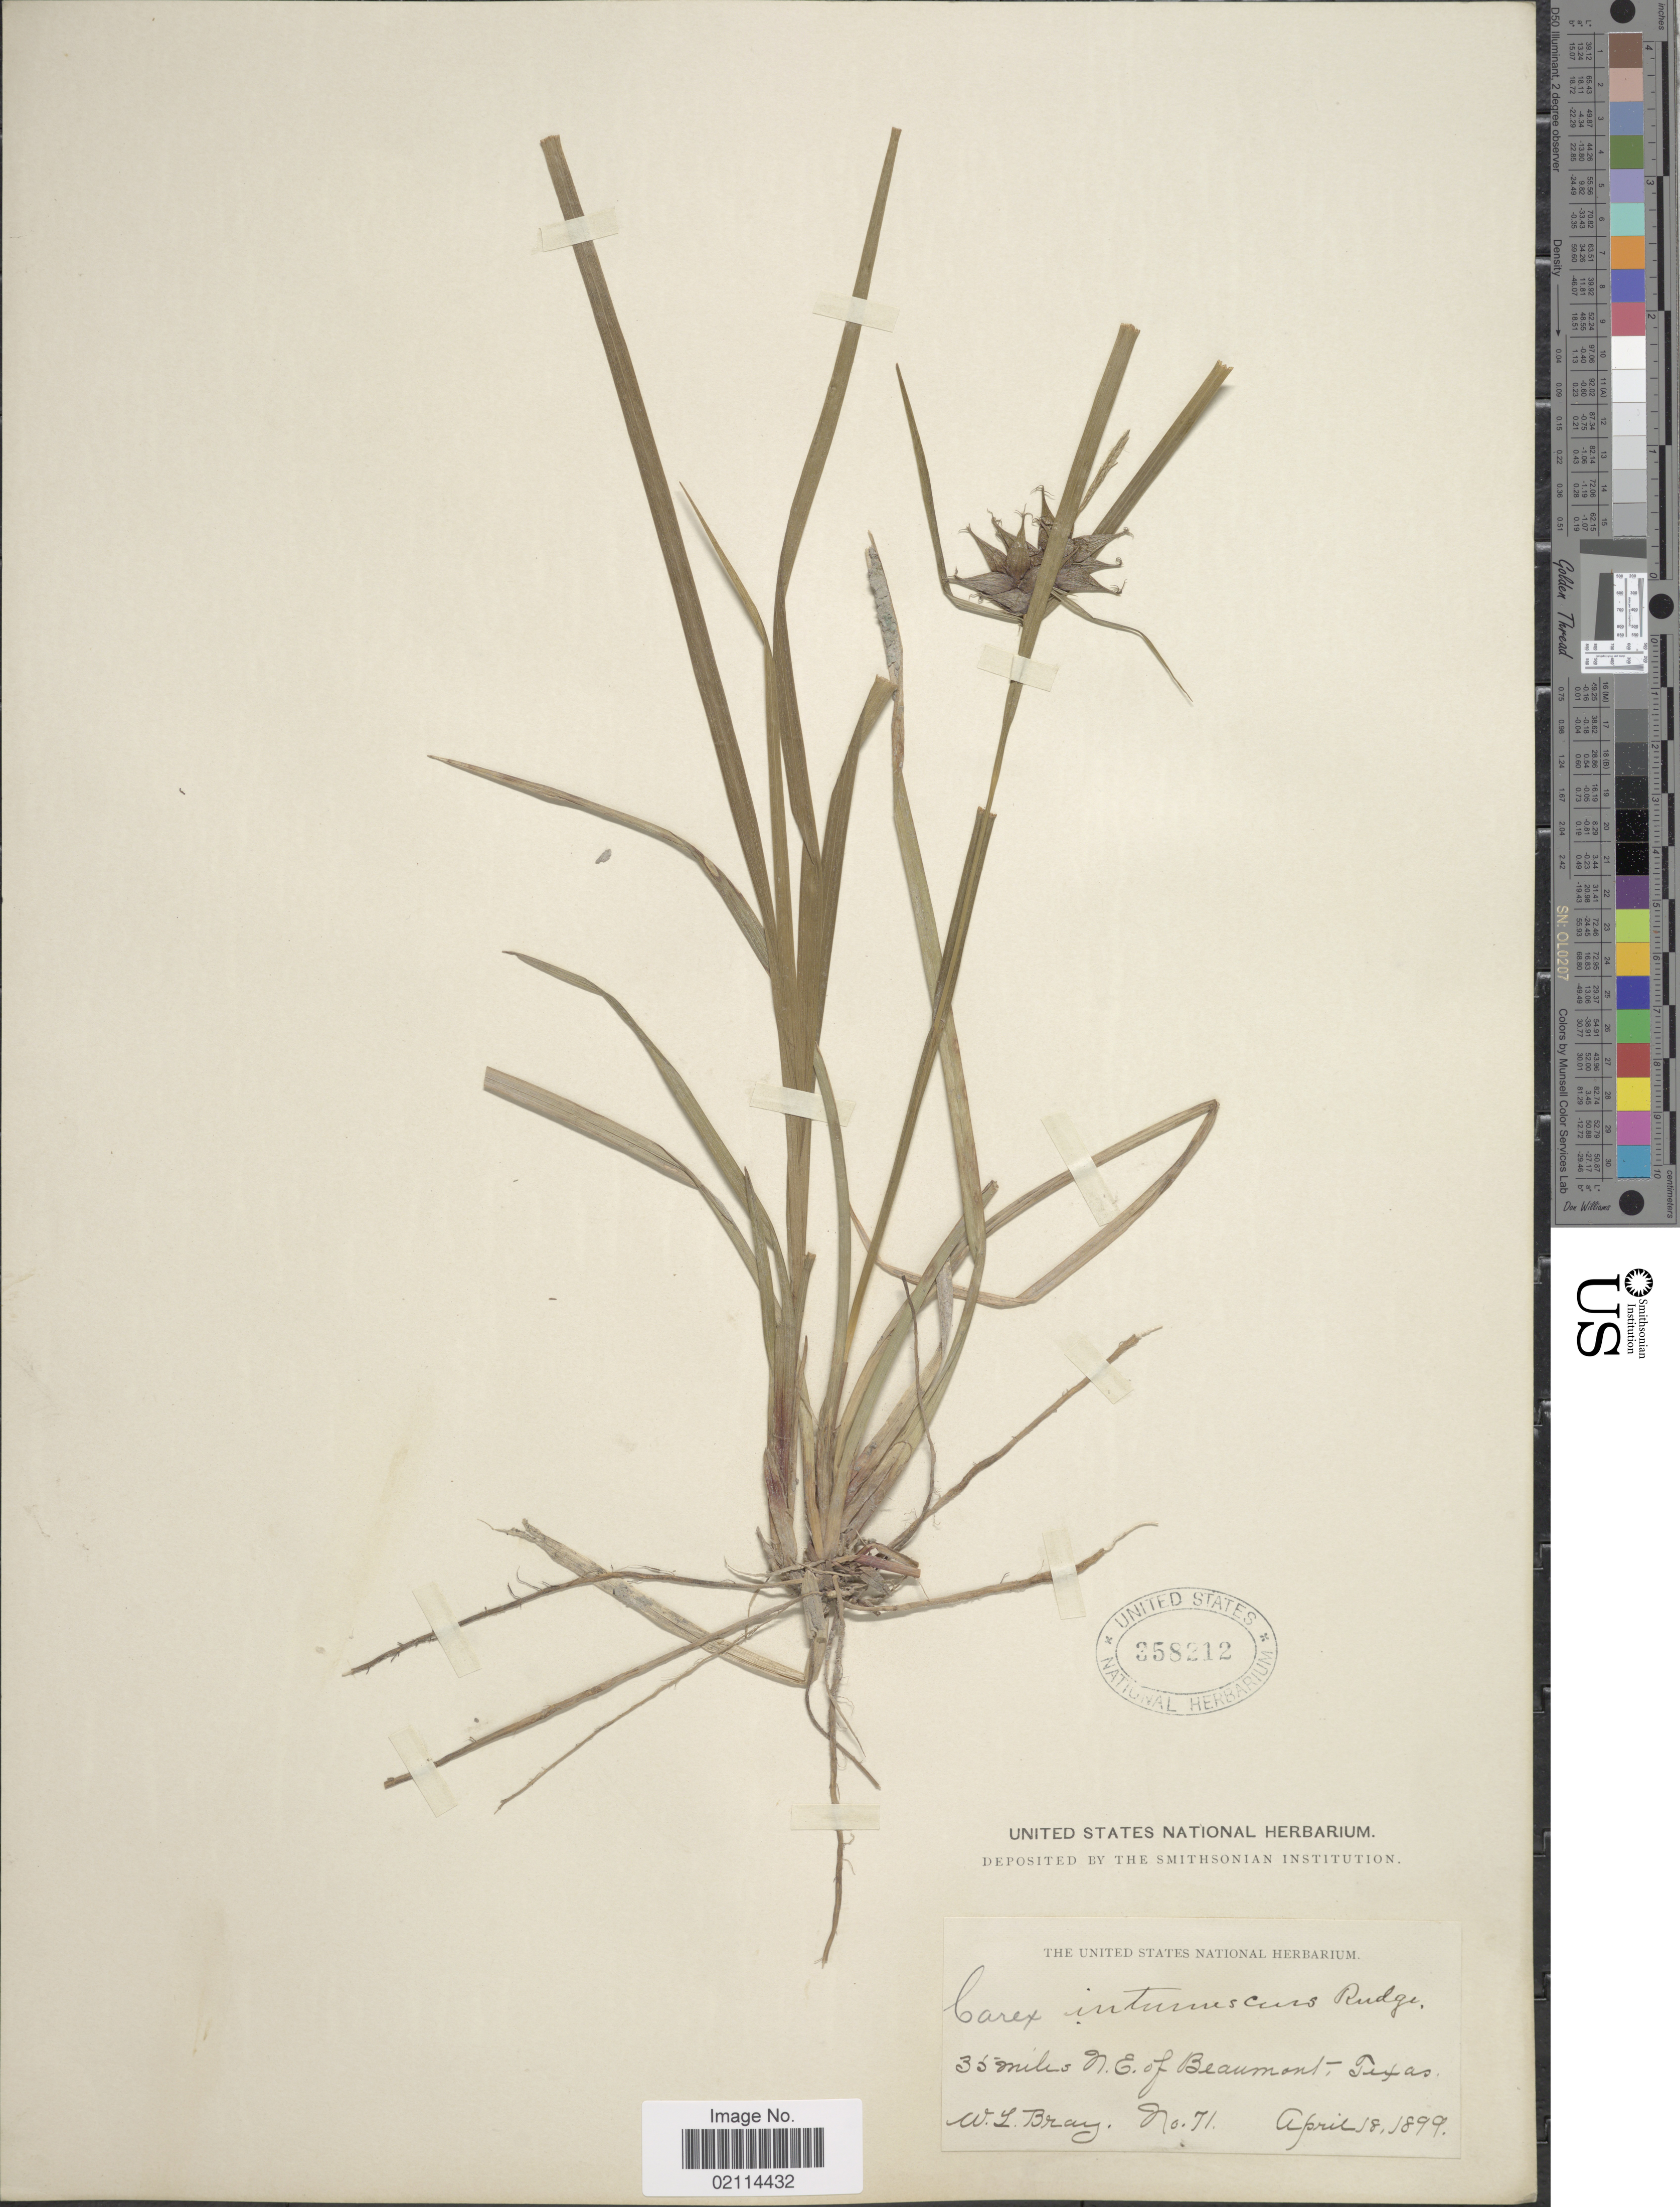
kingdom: Plantae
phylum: Tracheophyta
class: Liliopsida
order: Poales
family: Cyperaceae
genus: Carex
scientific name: Carex intumescens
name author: Rudge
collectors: W. L. Bray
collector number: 71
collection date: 1899-04-18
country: United States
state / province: Texas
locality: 35 miles N.E. of Beaumont.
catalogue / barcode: US 358212